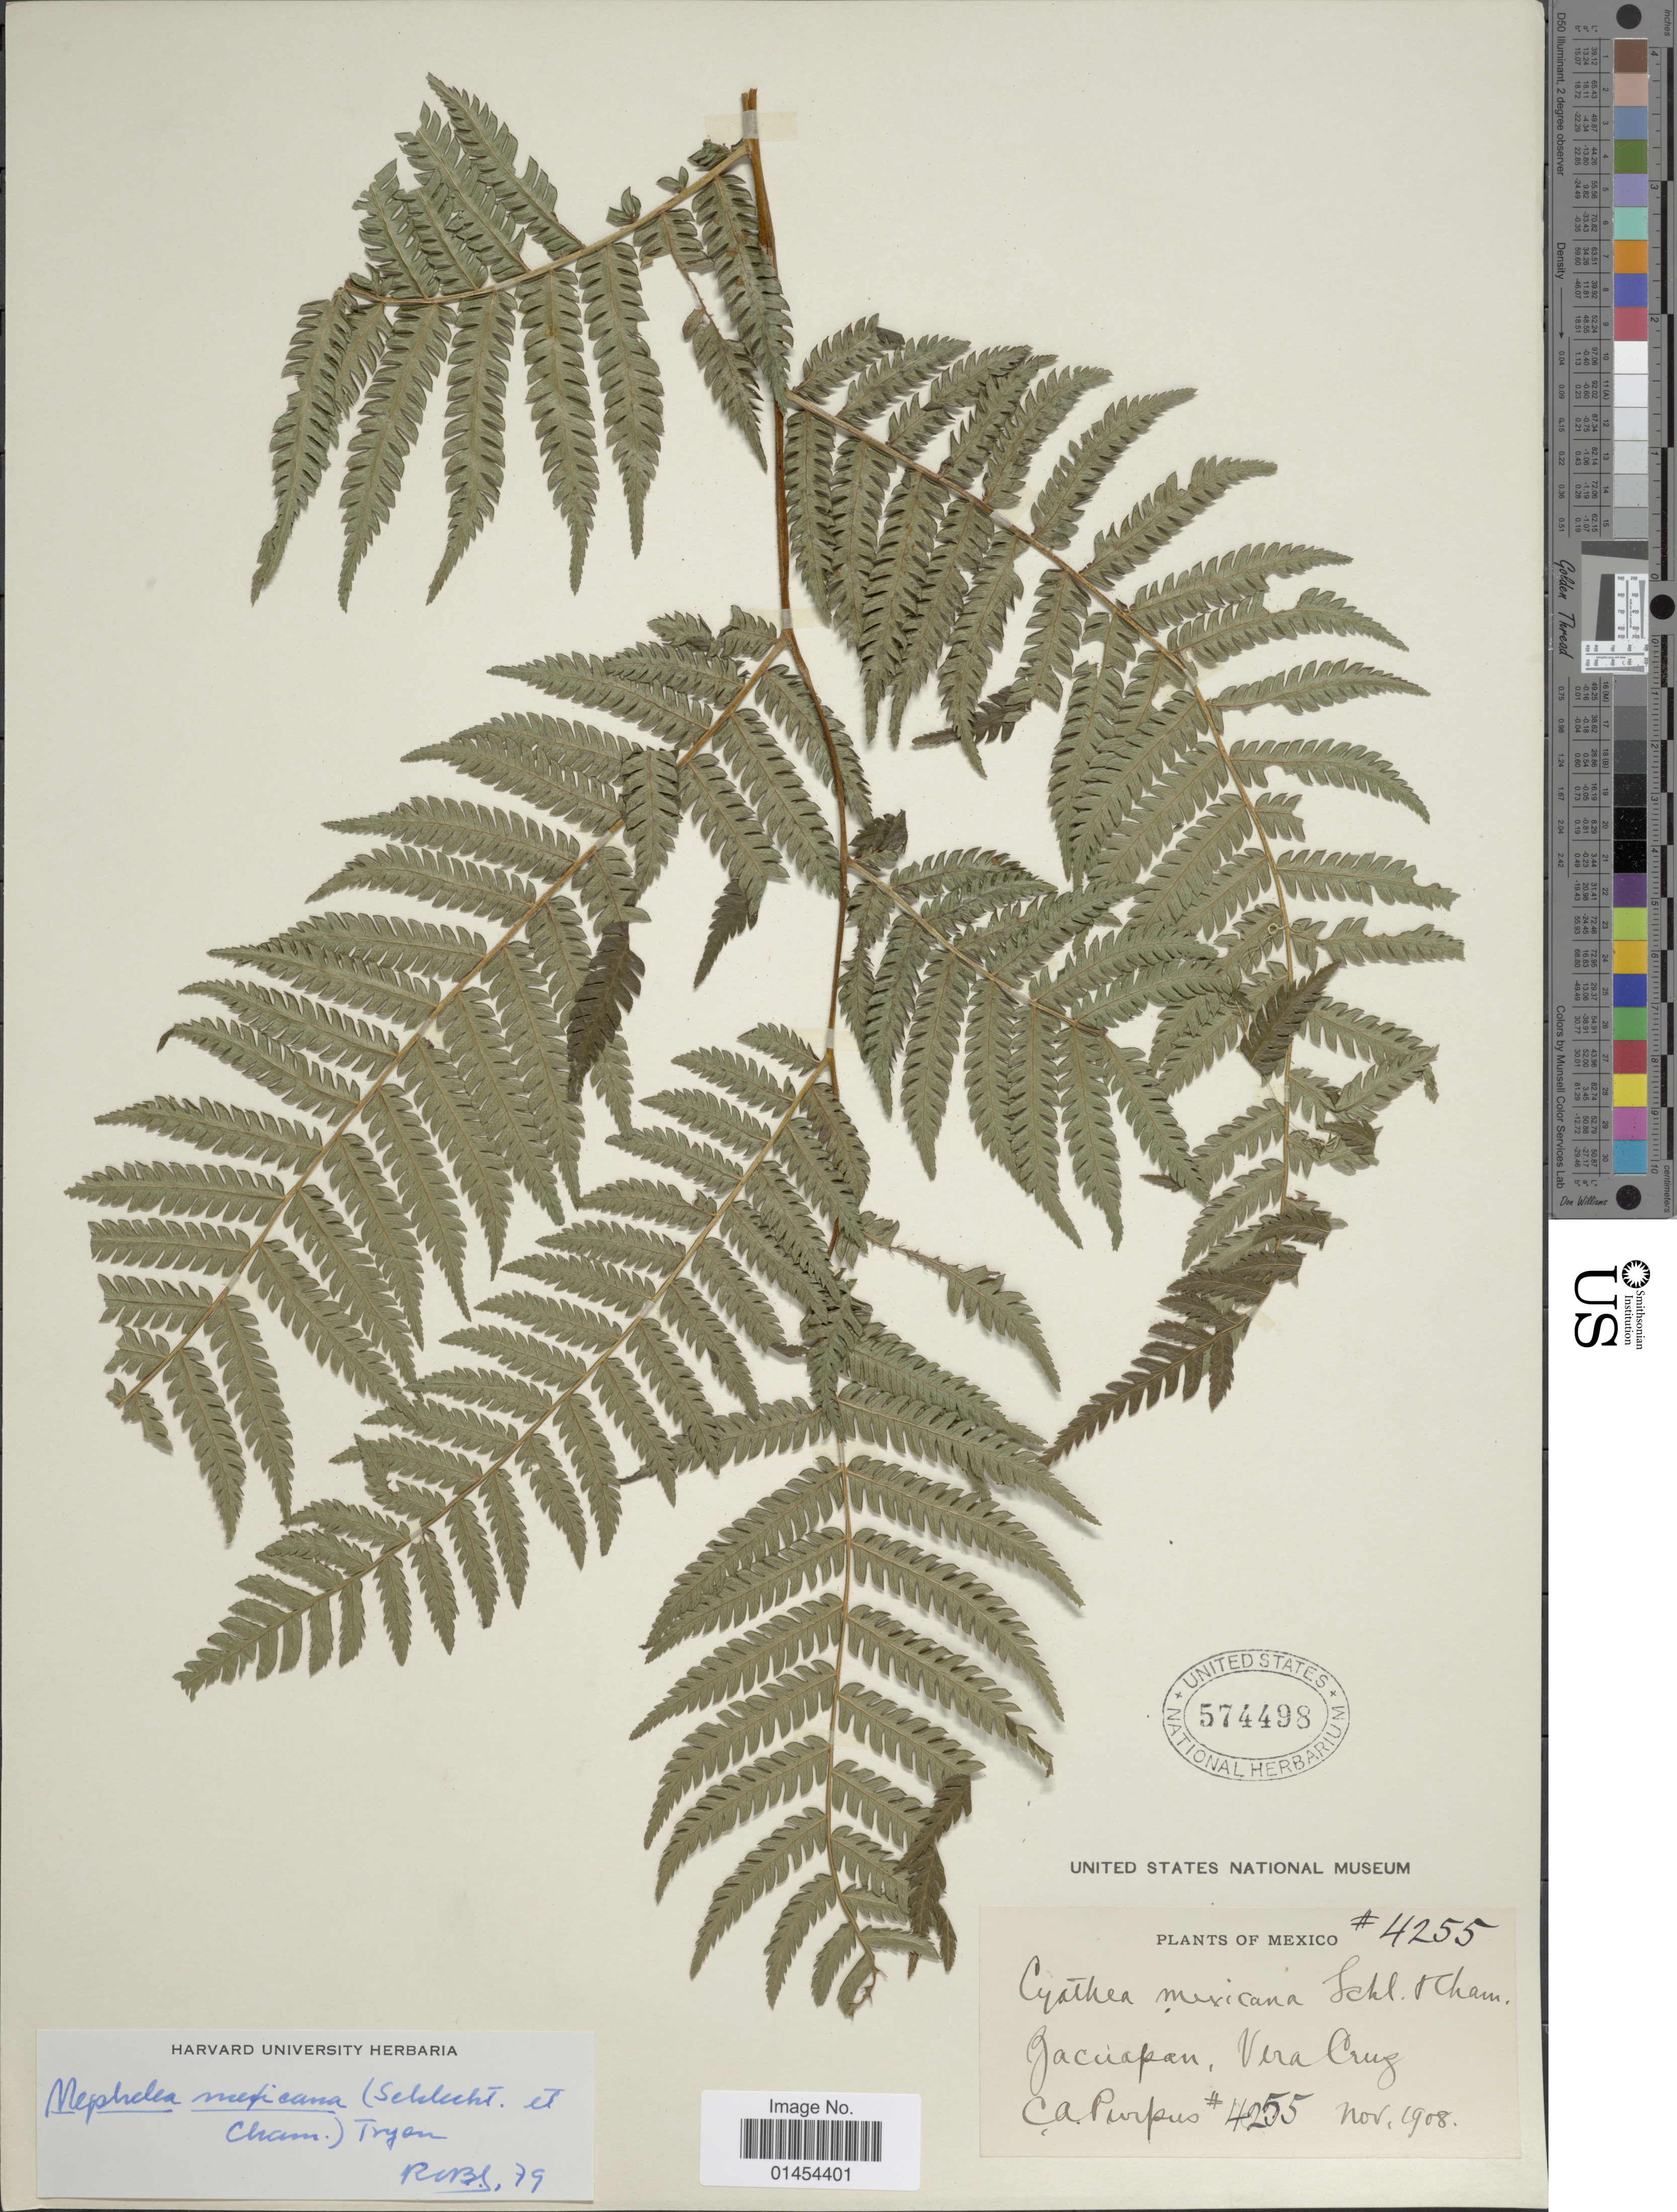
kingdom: Plantae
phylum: Tracheophyta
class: Polypodiopsida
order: Cyatheales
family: Cyatheaceae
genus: Alsophila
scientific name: Alsophila firma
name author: (Baker) D.S. Conant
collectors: C. A. Purpus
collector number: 4255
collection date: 1908-11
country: Mexico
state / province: Veracruz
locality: Zacuapan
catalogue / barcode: US 574498